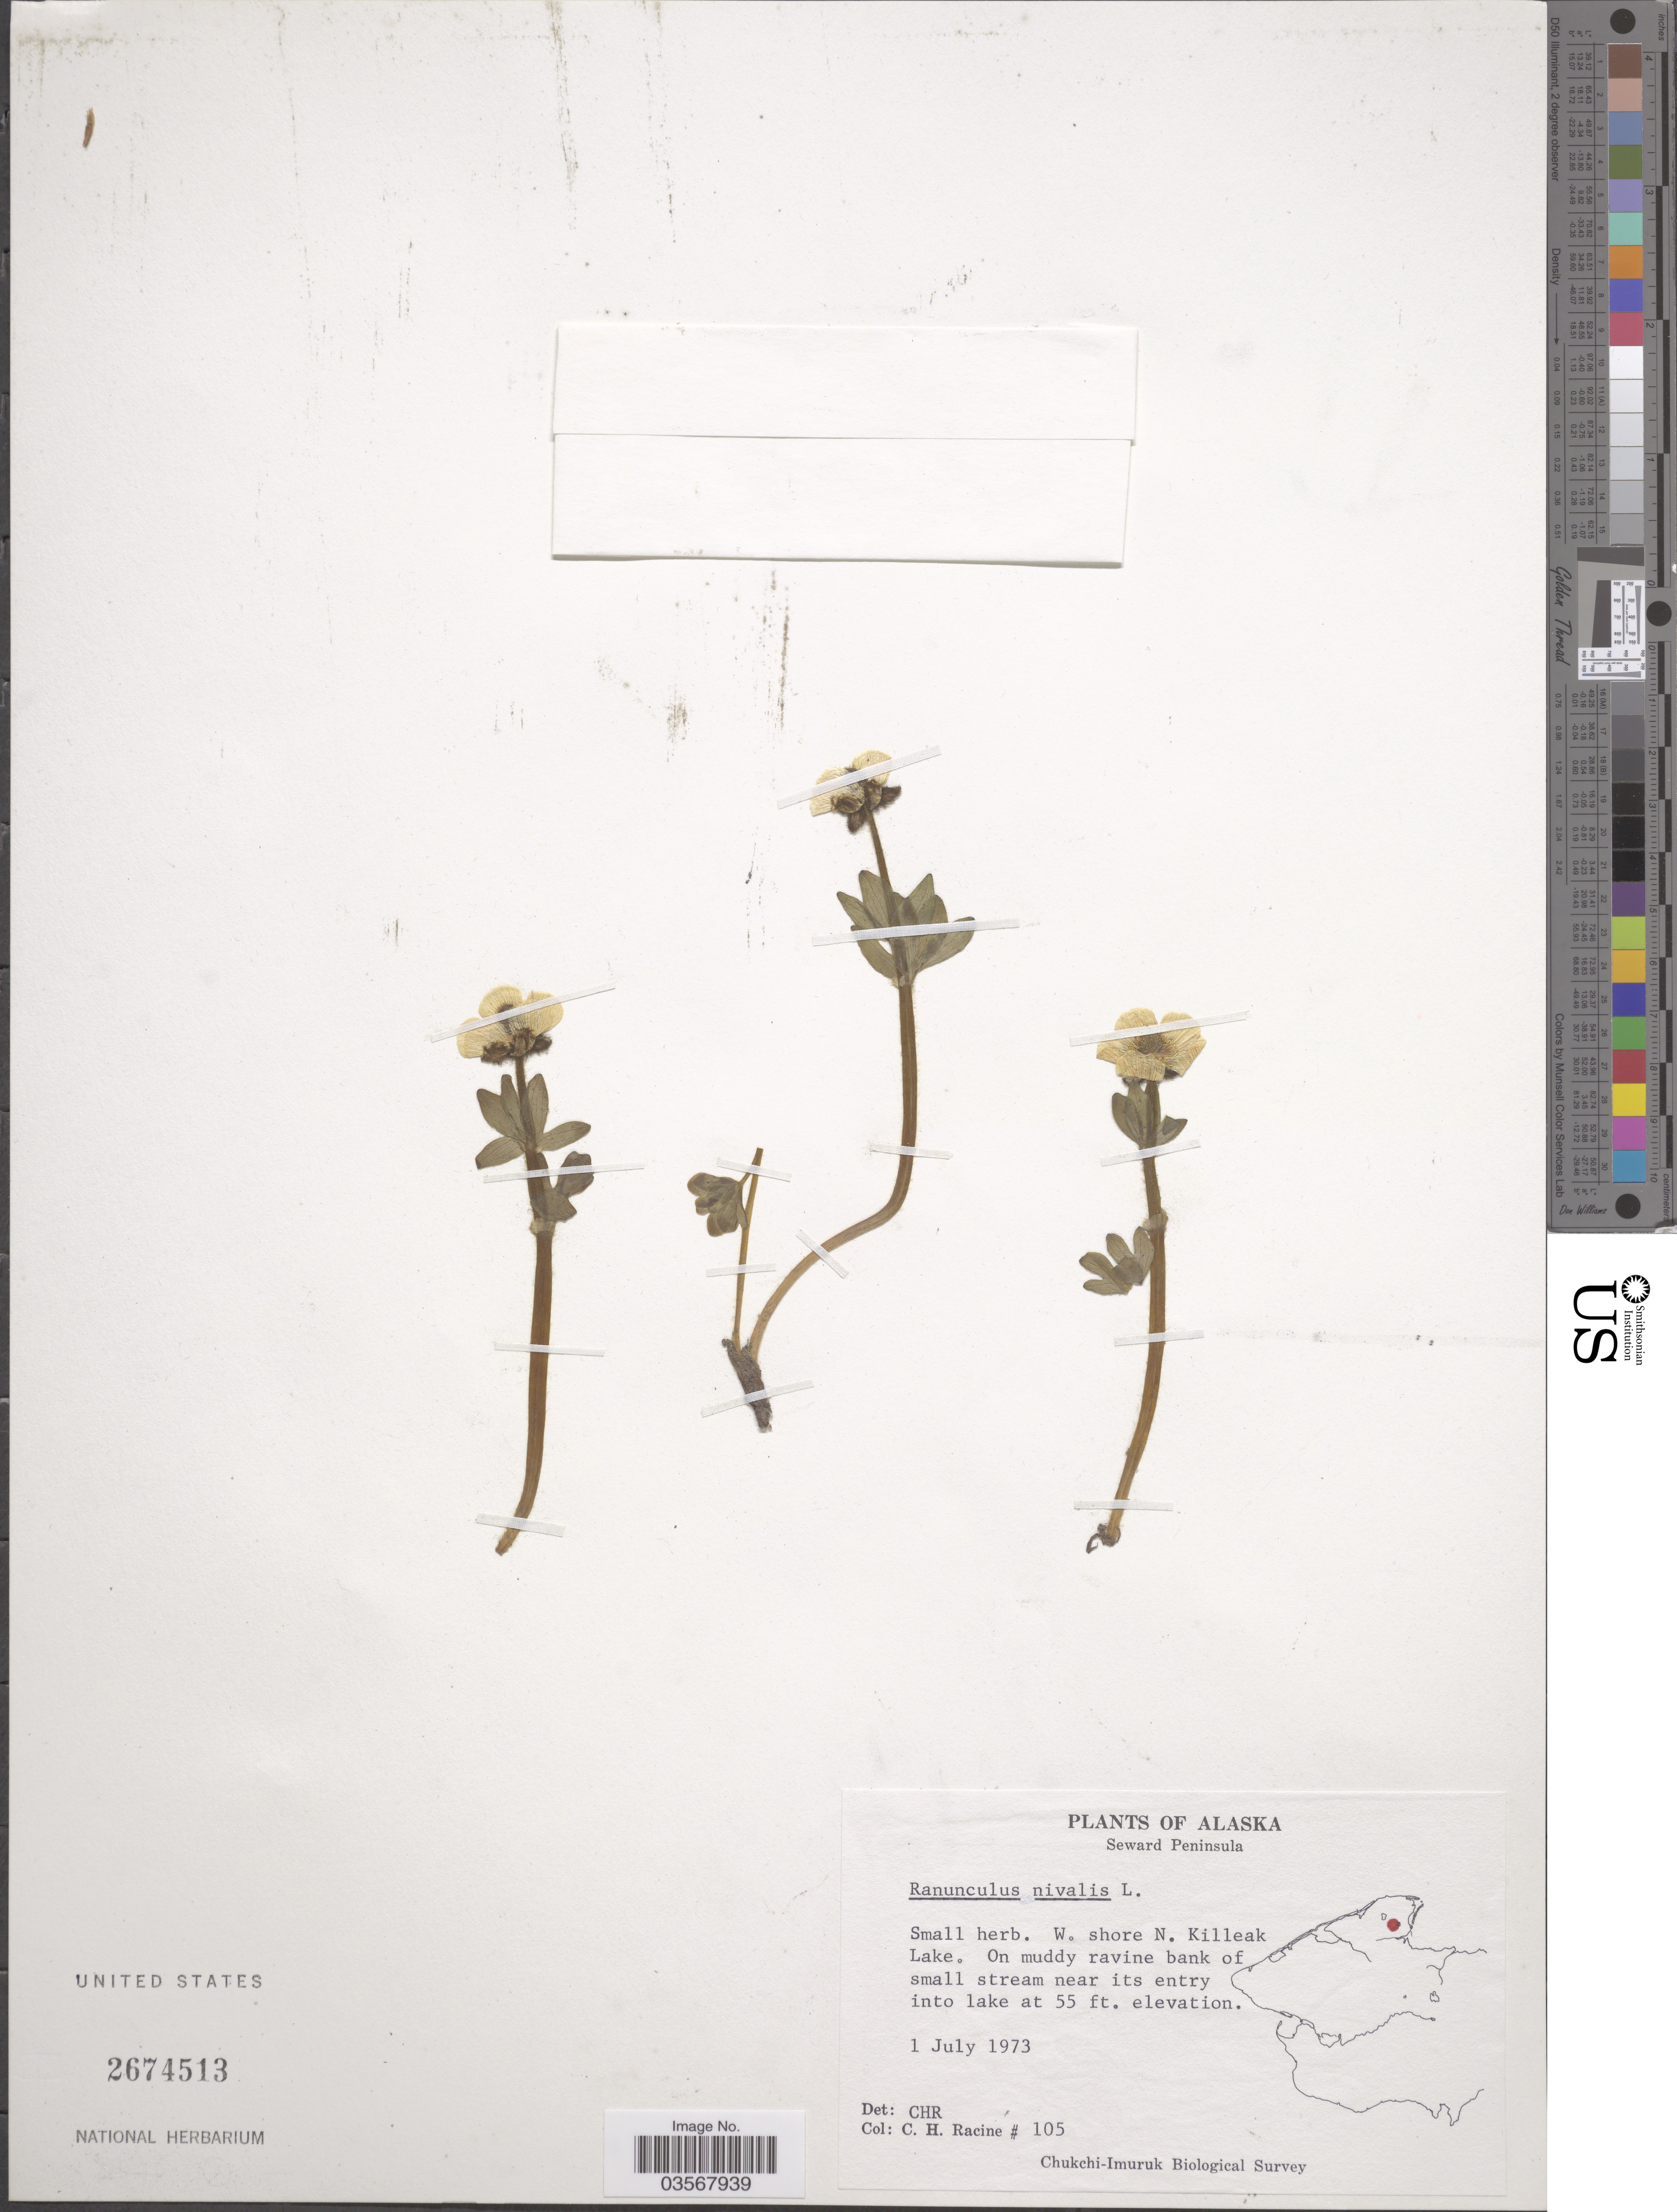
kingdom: Plantae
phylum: Tracheophyta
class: Magnoliopsida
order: Ranunculales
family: Ranunculaceae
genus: Ranunculus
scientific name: Ranunculus nivalis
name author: L.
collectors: C. Racine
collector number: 105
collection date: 1973-07-01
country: United States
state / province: Alaska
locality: Seward Peninsula. W. shore of N. Killeak Lake.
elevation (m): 17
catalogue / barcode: US 2674513